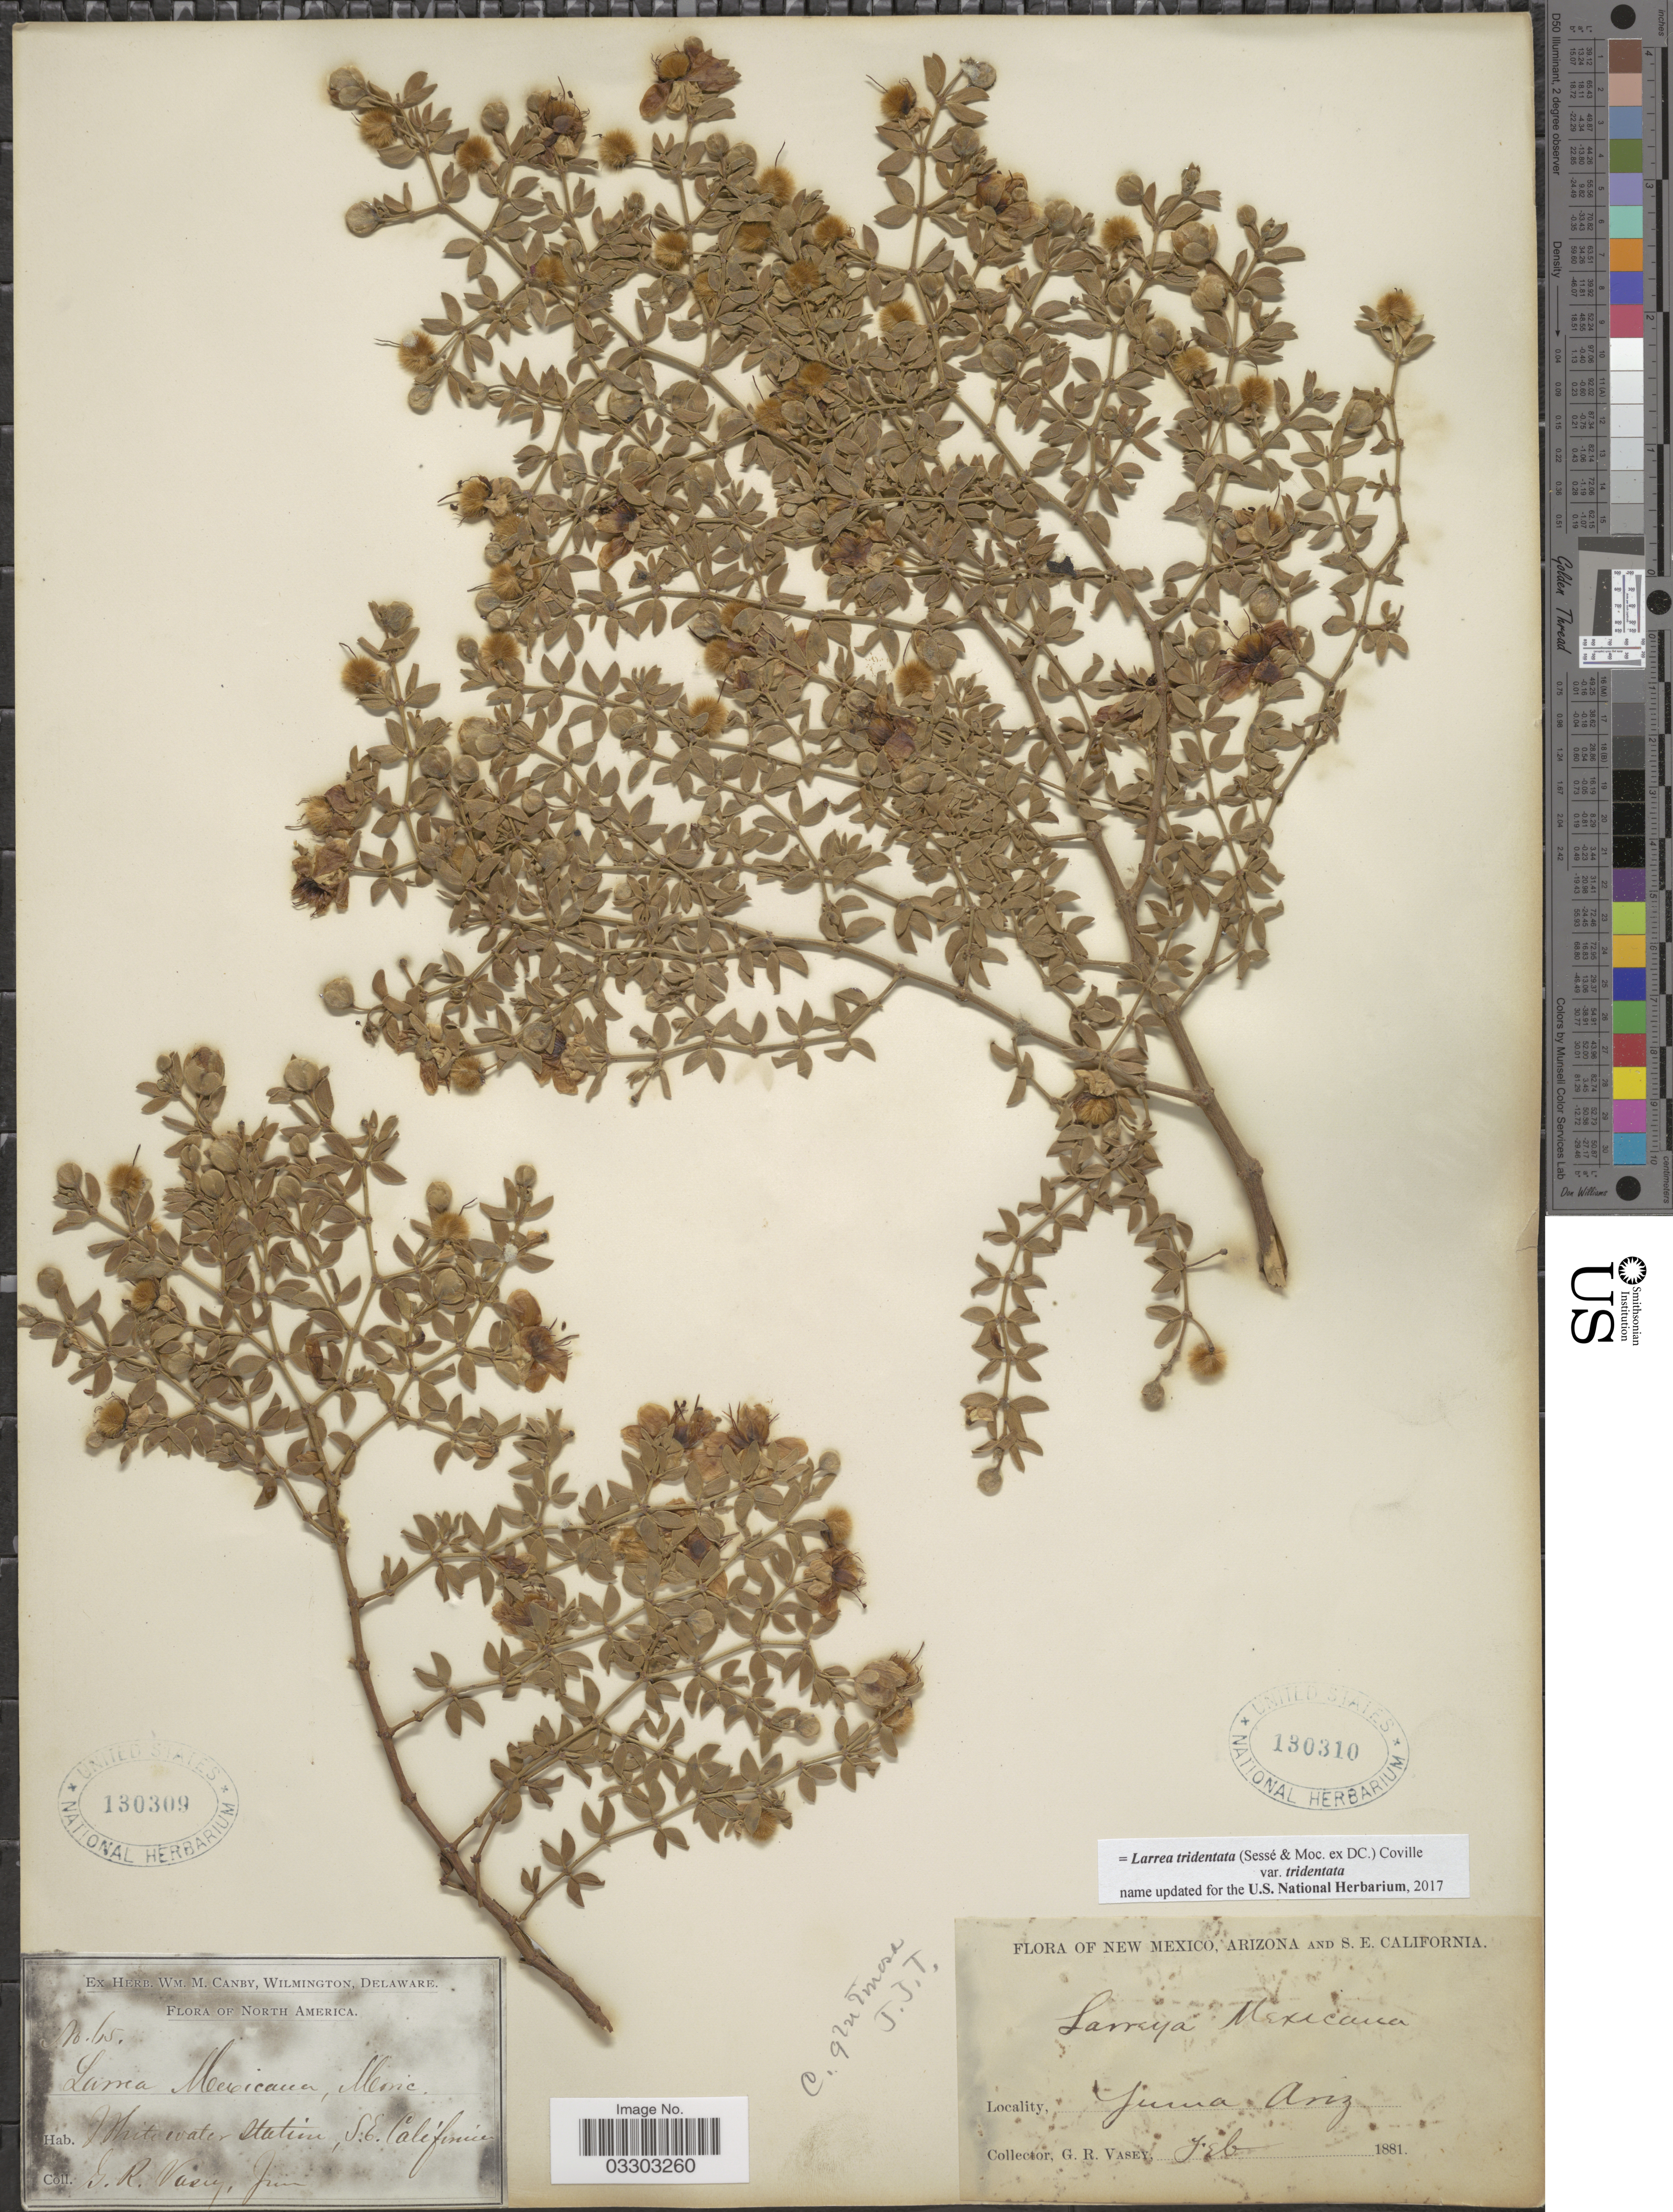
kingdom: Plantae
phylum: Tracheophyta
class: Magnoliopsida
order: Zygophyllales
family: Zygophyllaceae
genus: Larrea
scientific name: Larrea tridentata var. tridentata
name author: (Sessé & Moc. ex DC.) Coville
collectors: G. R. Vasey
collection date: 1881-02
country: United States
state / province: Arizona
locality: Yuma.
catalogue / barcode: US 130310-2